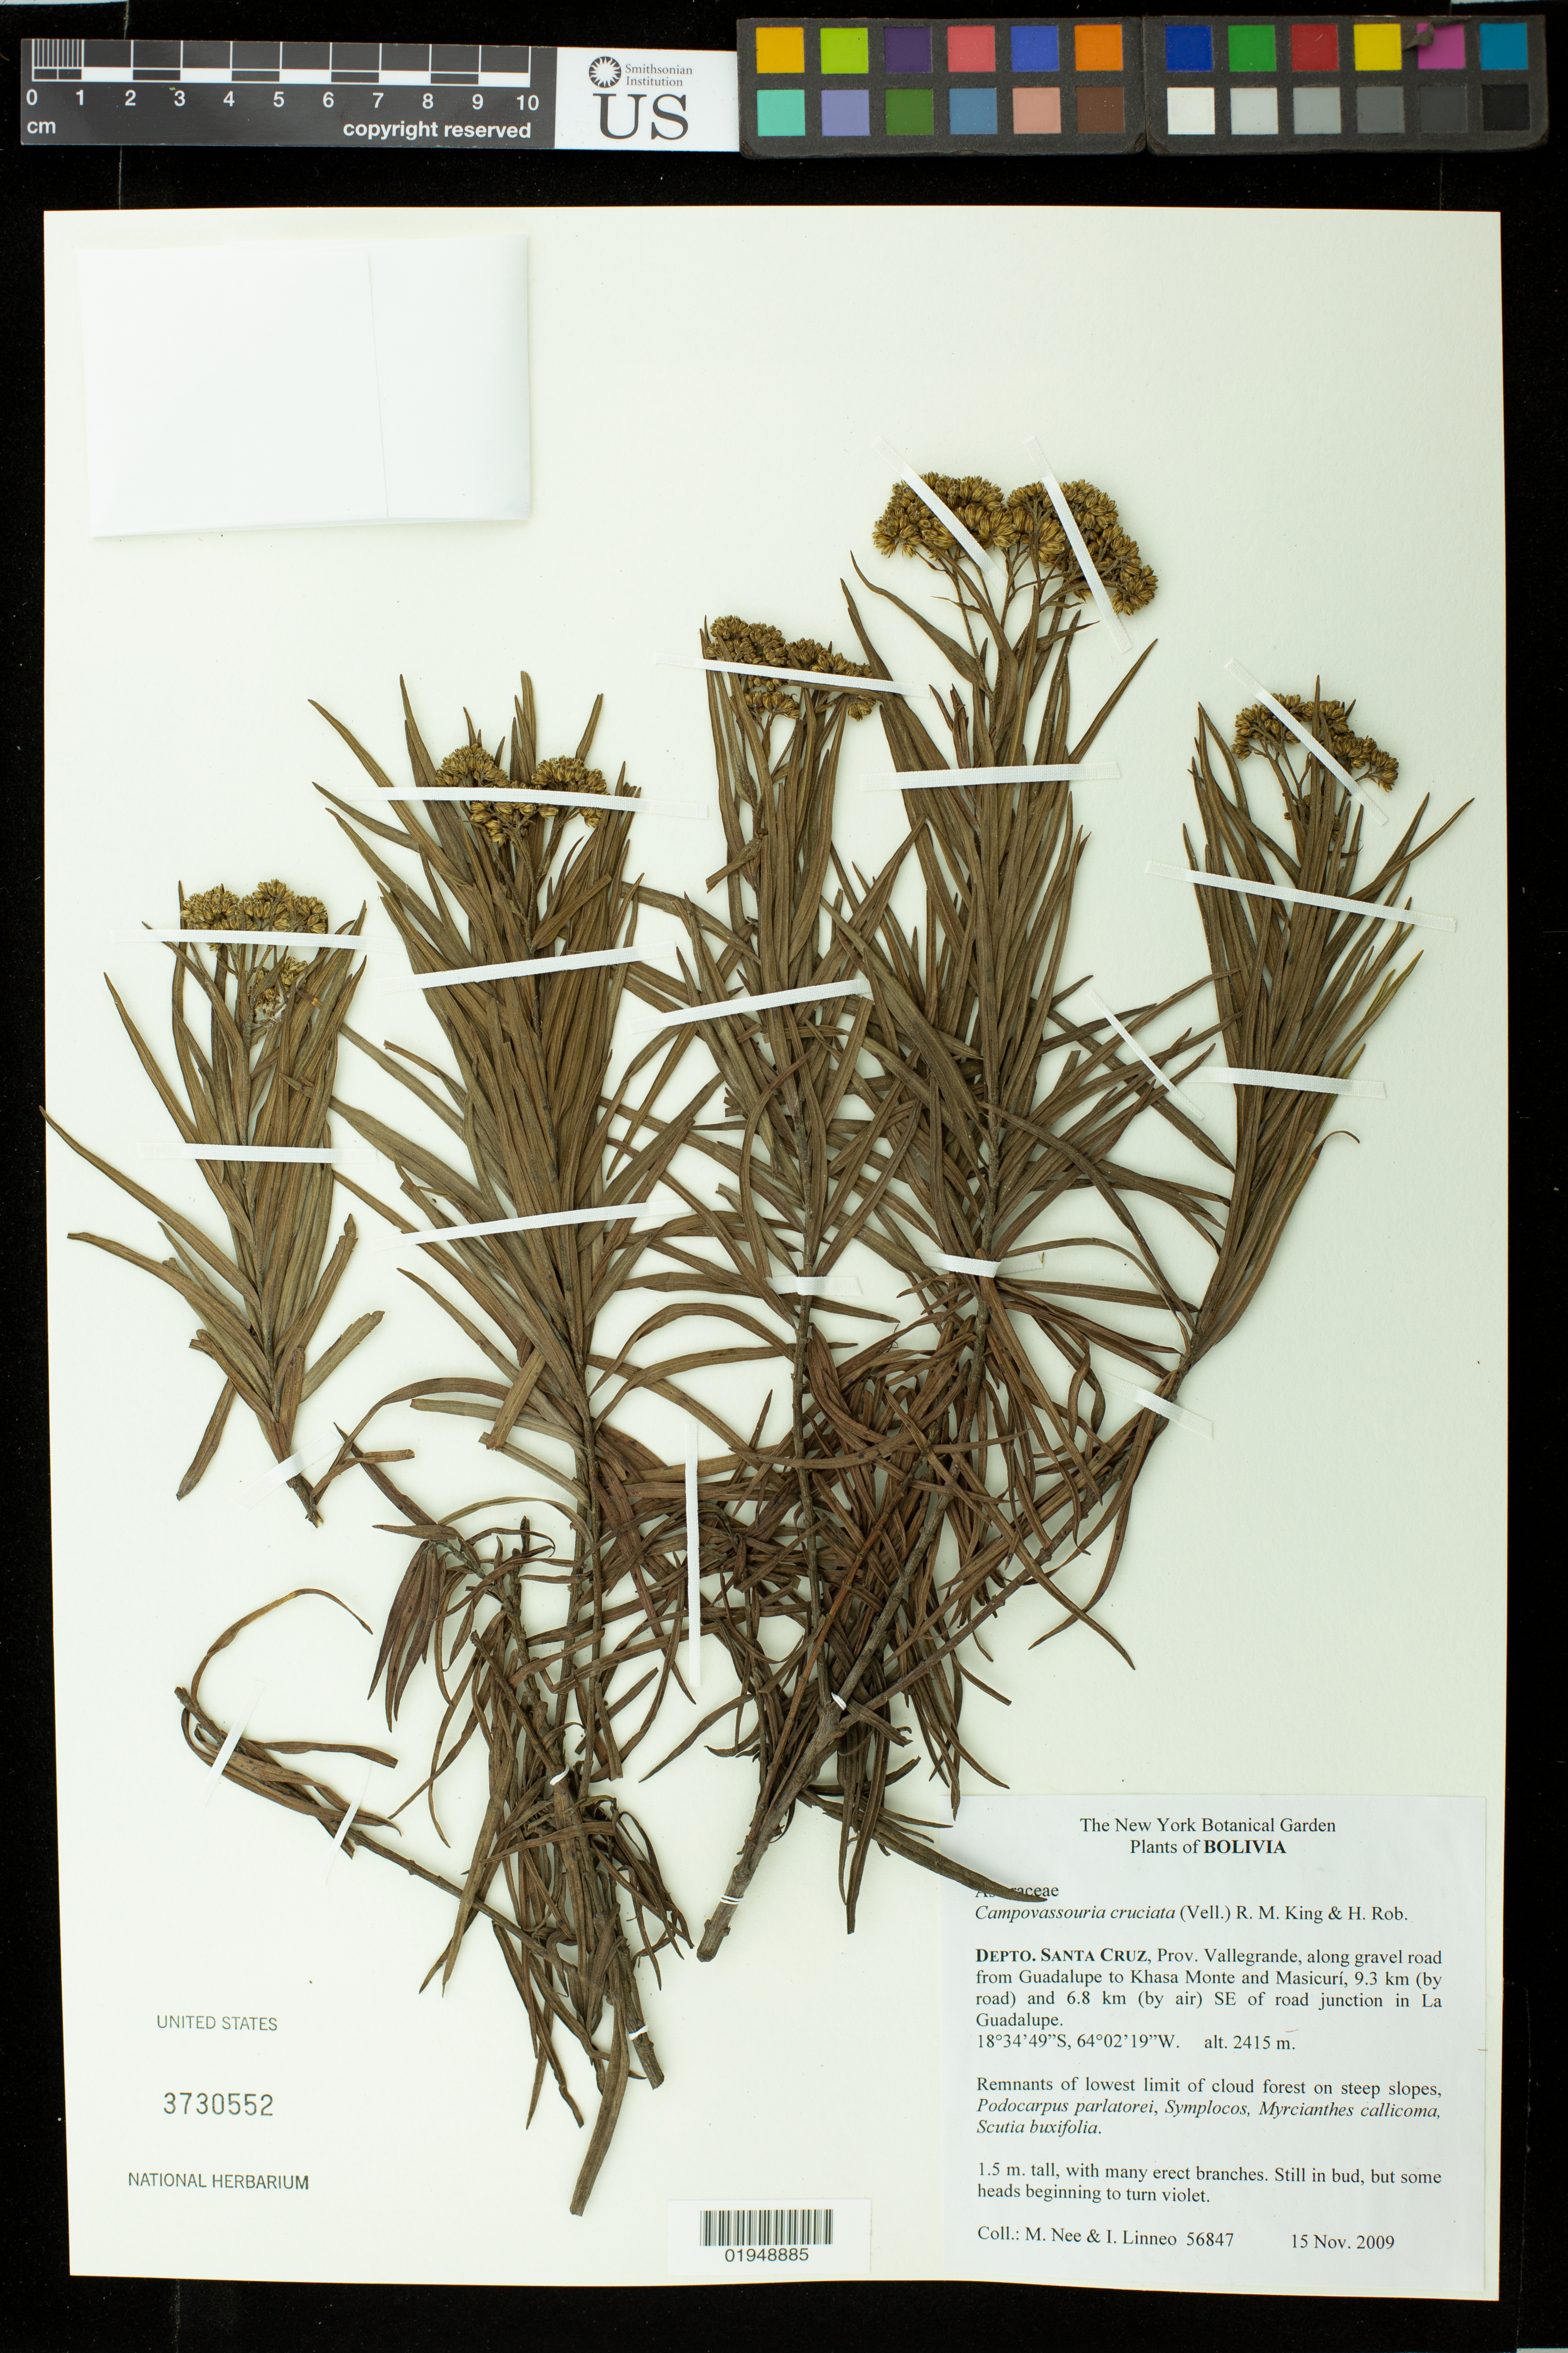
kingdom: Plantae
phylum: Tracheophyta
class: Magnoliopsida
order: Asterales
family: Asteraceae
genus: Campovassouria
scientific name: Campovassouria cruciata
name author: (Vell.) R.M. King & H. Rob.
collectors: M. Nee & I. Linneo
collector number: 56847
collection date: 2009-11-15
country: Bolivia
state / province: Santa Cruz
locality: Depto. Santa Cruz, Prov. Vallegrande, along gravel road from Guadalupe to Khasa Monte and Masicuri, 19 km (by road) and 13 km (by air) S of junction with road to Piraymiri and Masicuri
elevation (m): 2470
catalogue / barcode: US 3730552